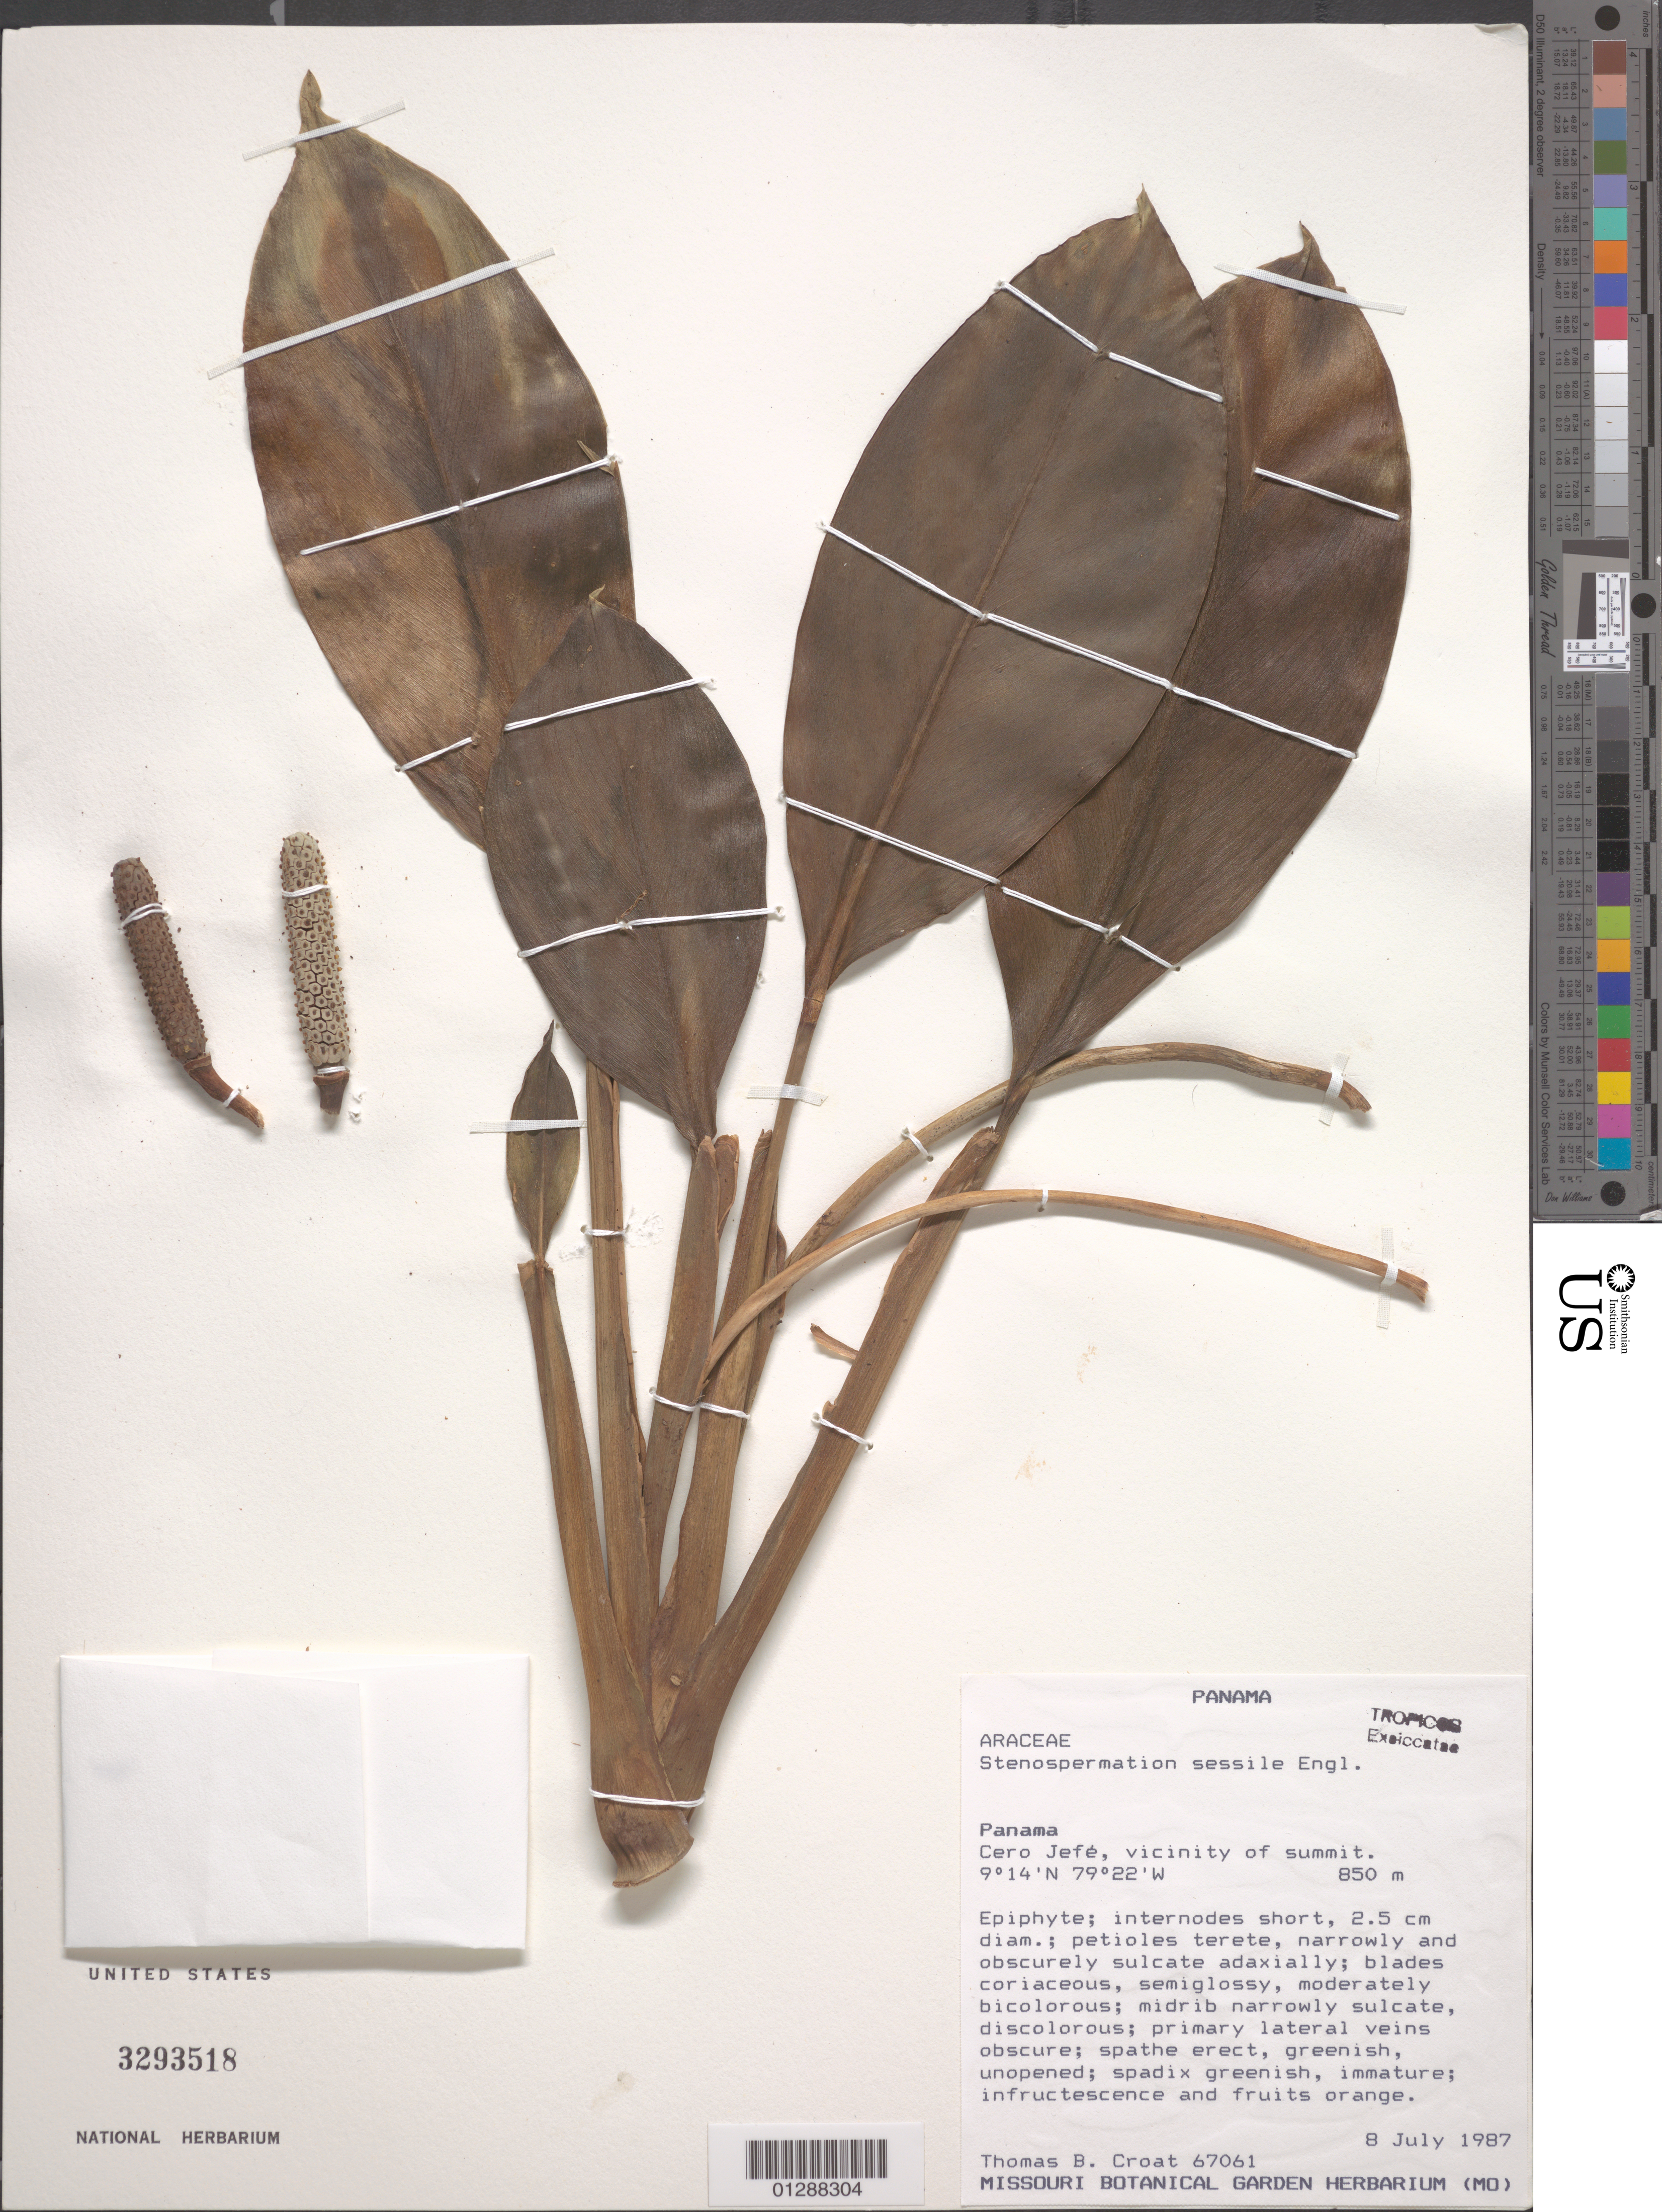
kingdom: Plantae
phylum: Tracheophyta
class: Liliopsida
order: Alismatales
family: Araceae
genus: Stenospermation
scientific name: Stenospermation sessile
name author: Engl.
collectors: T. B. Croat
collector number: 67061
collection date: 1987-07-08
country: Panama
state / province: Panamá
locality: Cero Jefé, vicinity of summit.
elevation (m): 850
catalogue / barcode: US 3293518